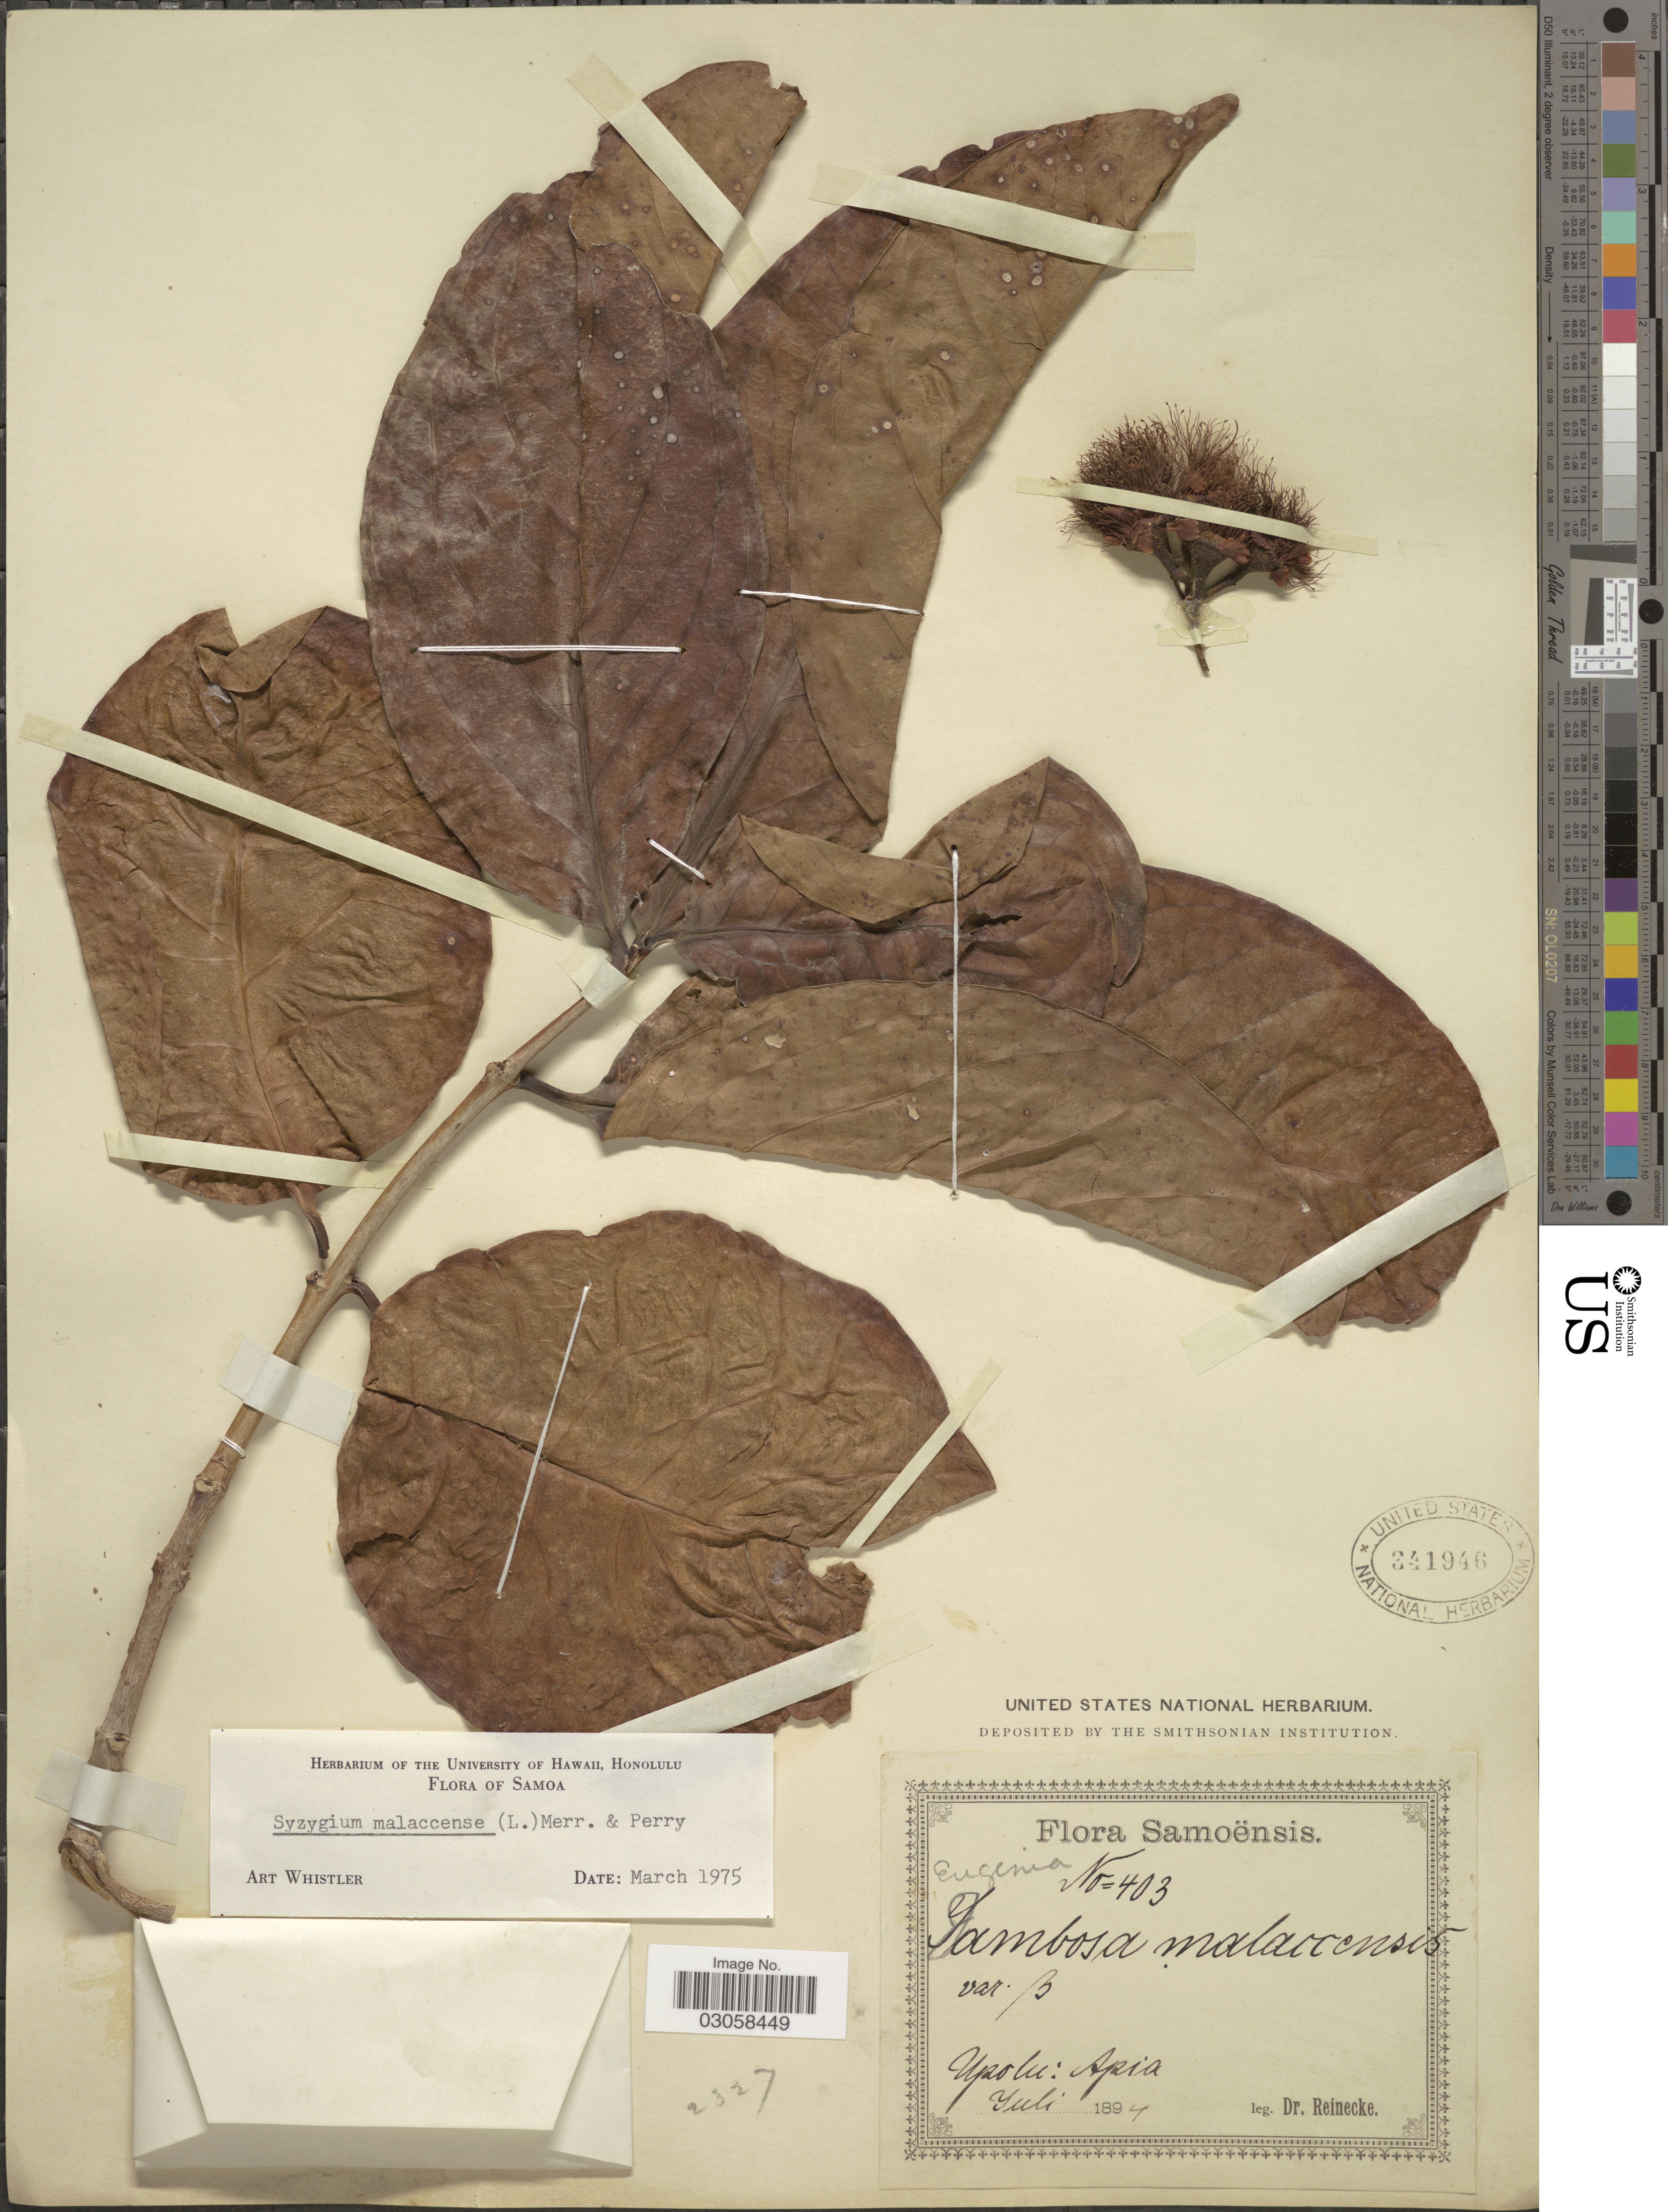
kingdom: Plantae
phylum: Tracheophyta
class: Magnoliopsida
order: Myrtales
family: Myrtaceae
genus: Syzygium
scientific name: Syzygium malaccense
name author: (L.) Merr. & L.M. Perry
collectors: -- Reinecke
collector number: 403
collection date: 1894-07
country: Samoa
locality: Samoënsis. Upolu: Apia.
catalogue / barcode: US 341946